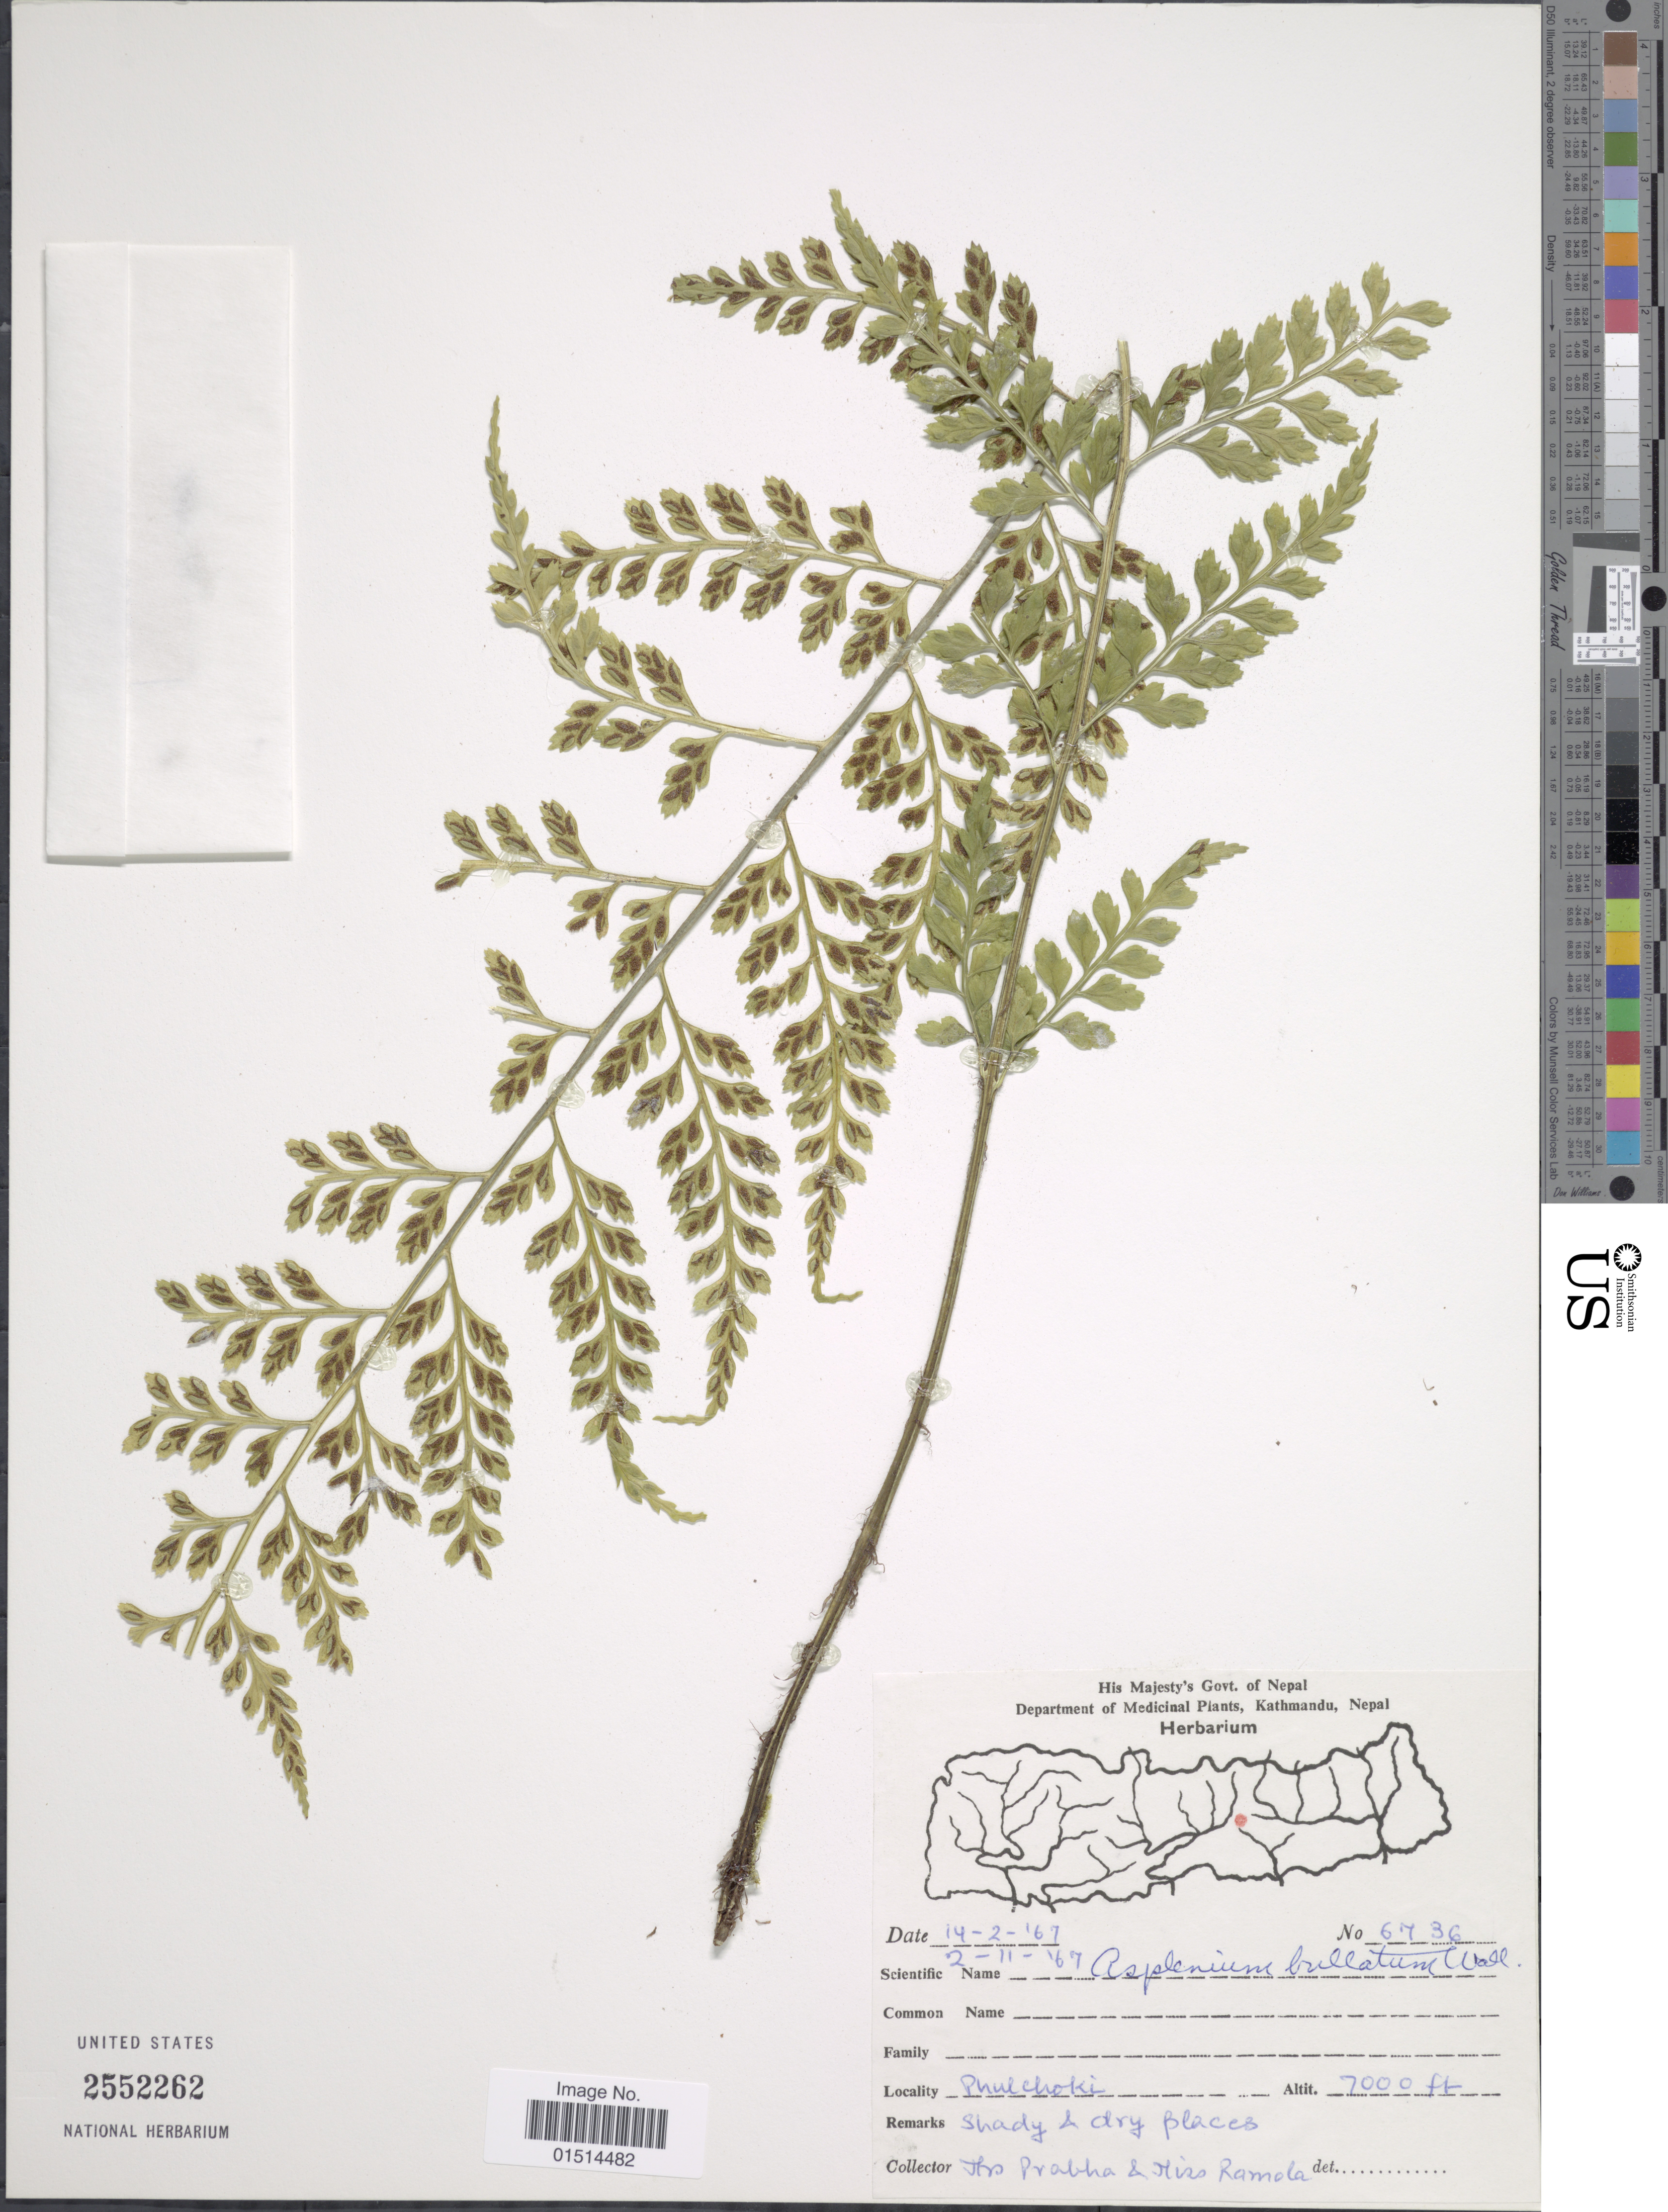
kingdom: Plantae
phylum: Tracheophyta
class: Polypodiopsida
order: Polypodiales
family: Aspleniaceae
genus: Asplenium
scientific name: Asplenium bullatum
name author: Wall. ex Mett.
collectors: P. Pradhan & R. Thapa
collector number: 6736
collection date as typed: Transcribed d/m/y: 14/2/67 to 2/11/67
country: Nepal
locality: Kathmandu, Nepal, Phulchoki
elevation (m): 2134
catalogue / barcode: US 2552262